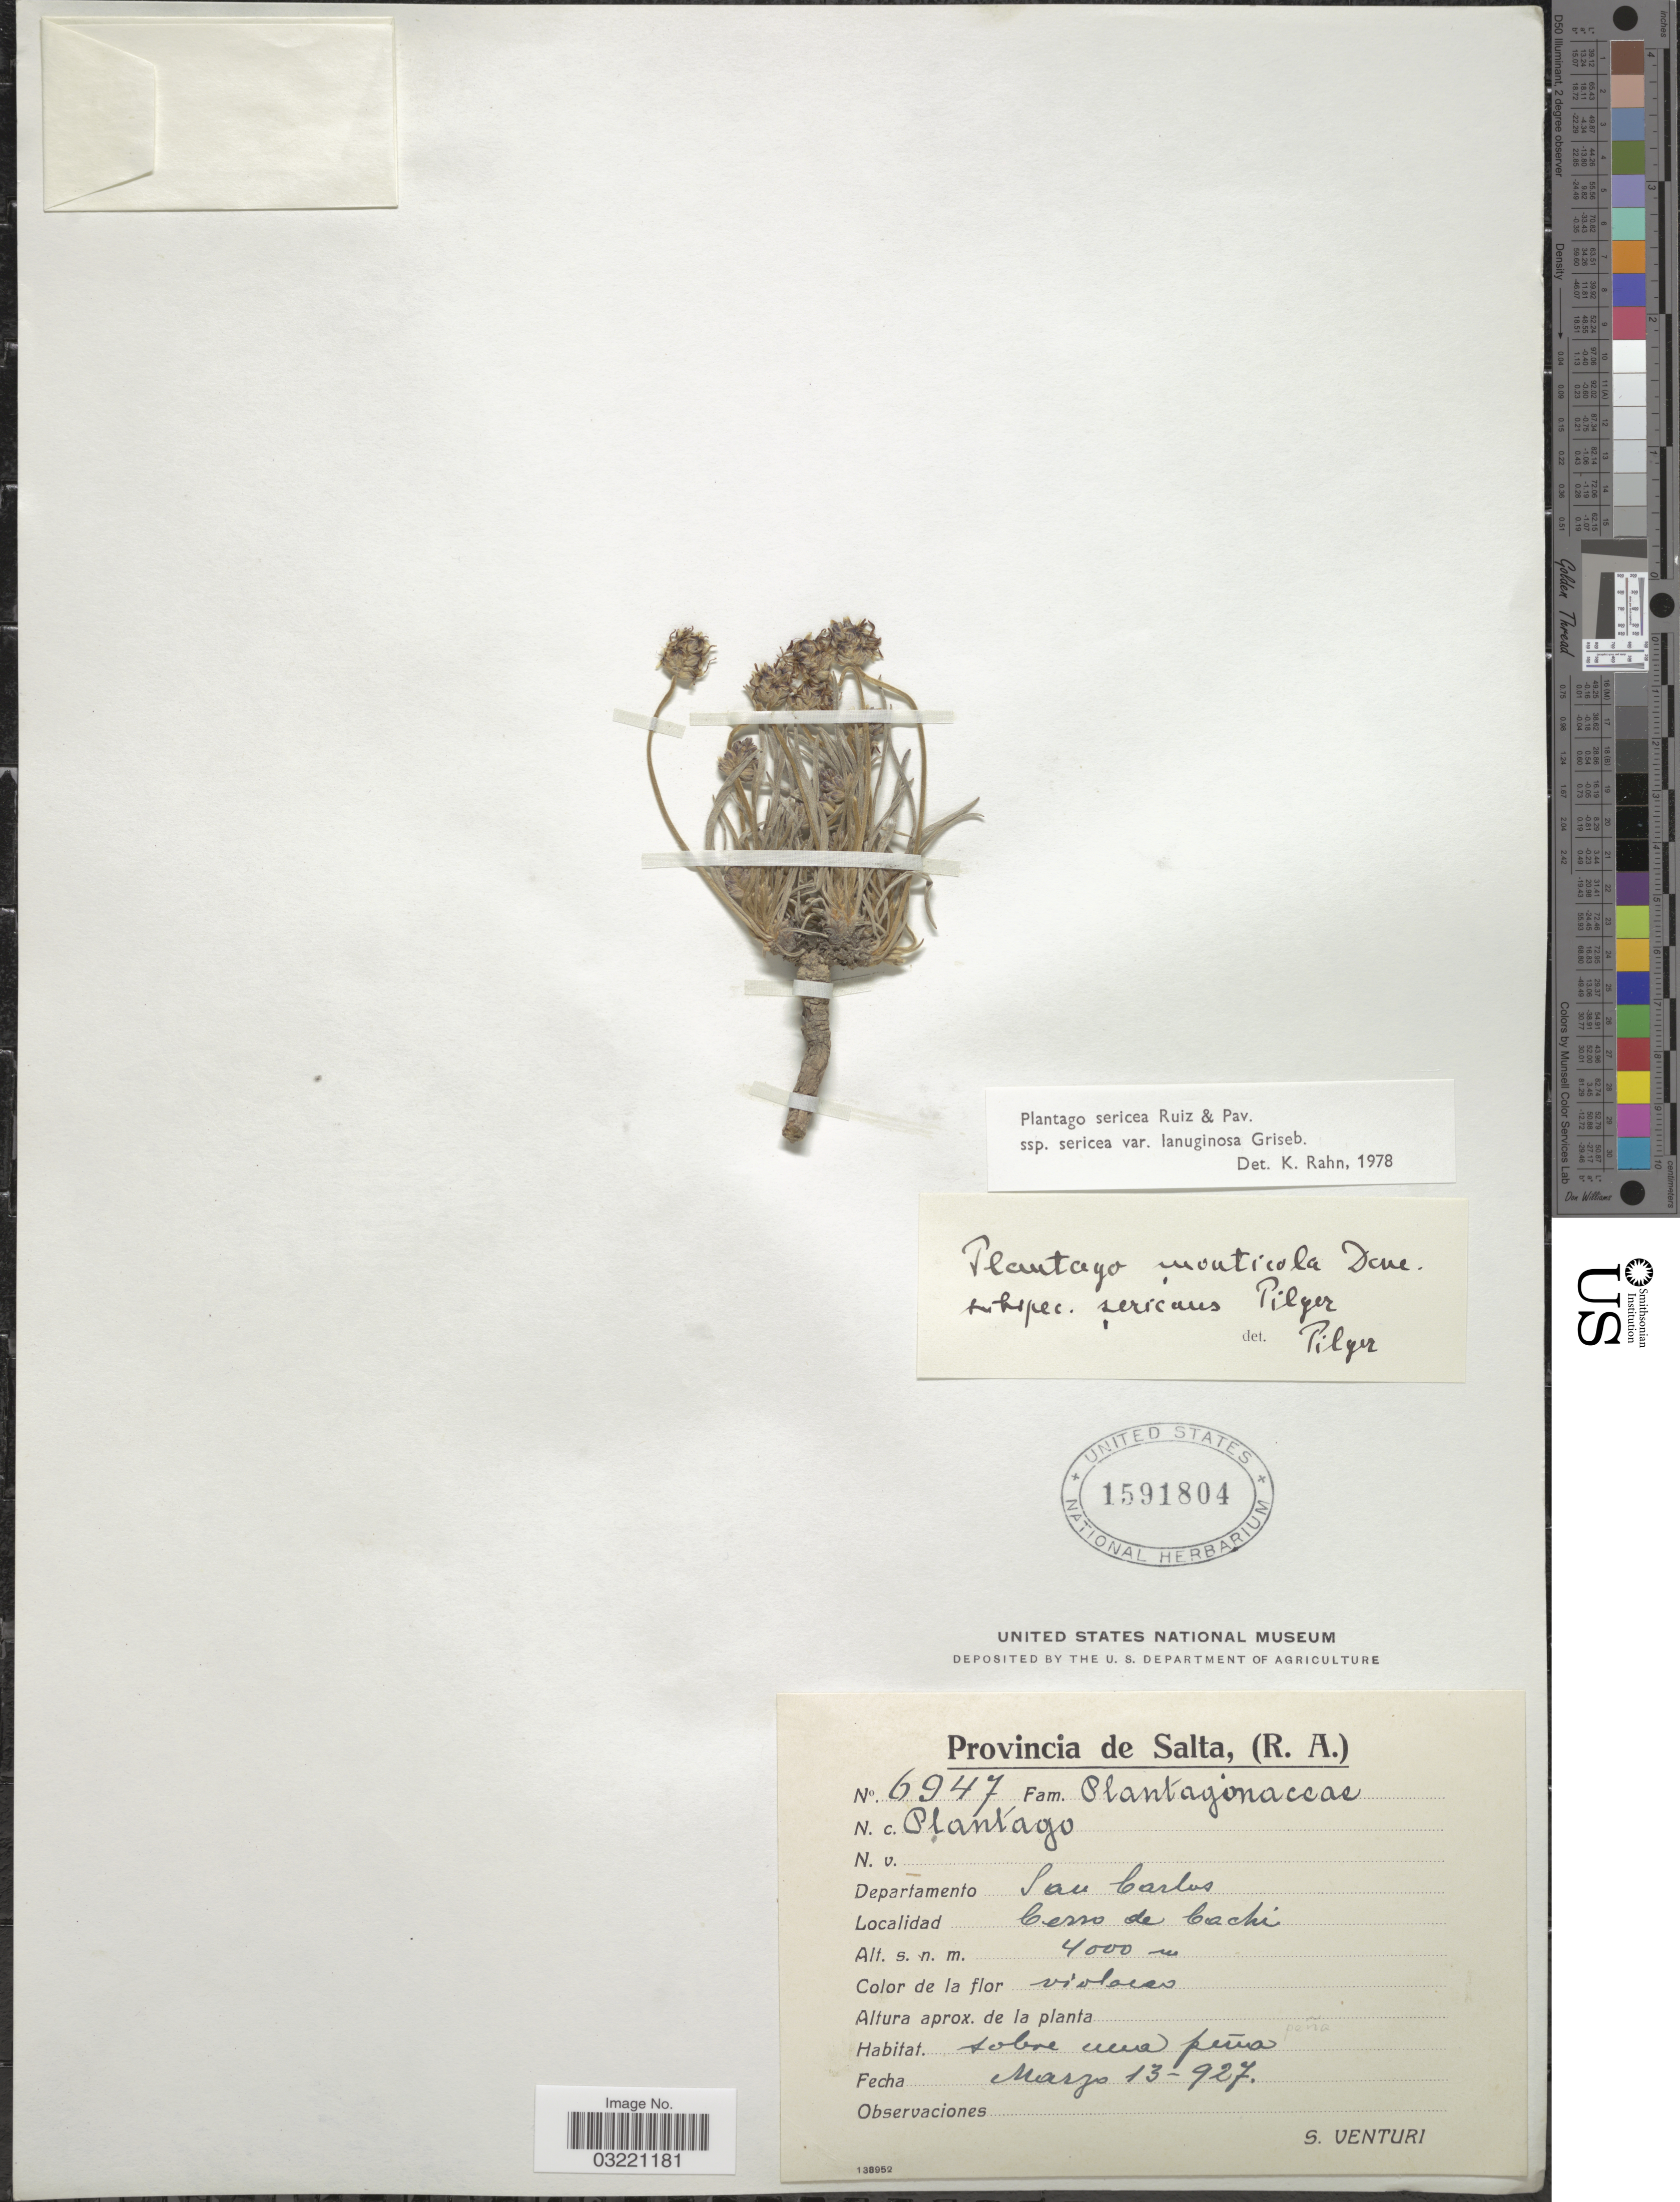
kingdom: Plantae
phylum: Tracheophyta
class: Magnoliopsida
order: Lamiales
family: Plantaginaceae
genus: Plantago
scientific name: Plantago sericea var. lanuginosa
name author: Griseb.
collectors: S. Venturi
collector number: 6947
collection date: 1927-03-13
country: Argentina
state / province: Salta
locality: Departamento San Carlos, Cerro de Cachi.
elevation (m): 4000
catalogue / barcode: US 1591804